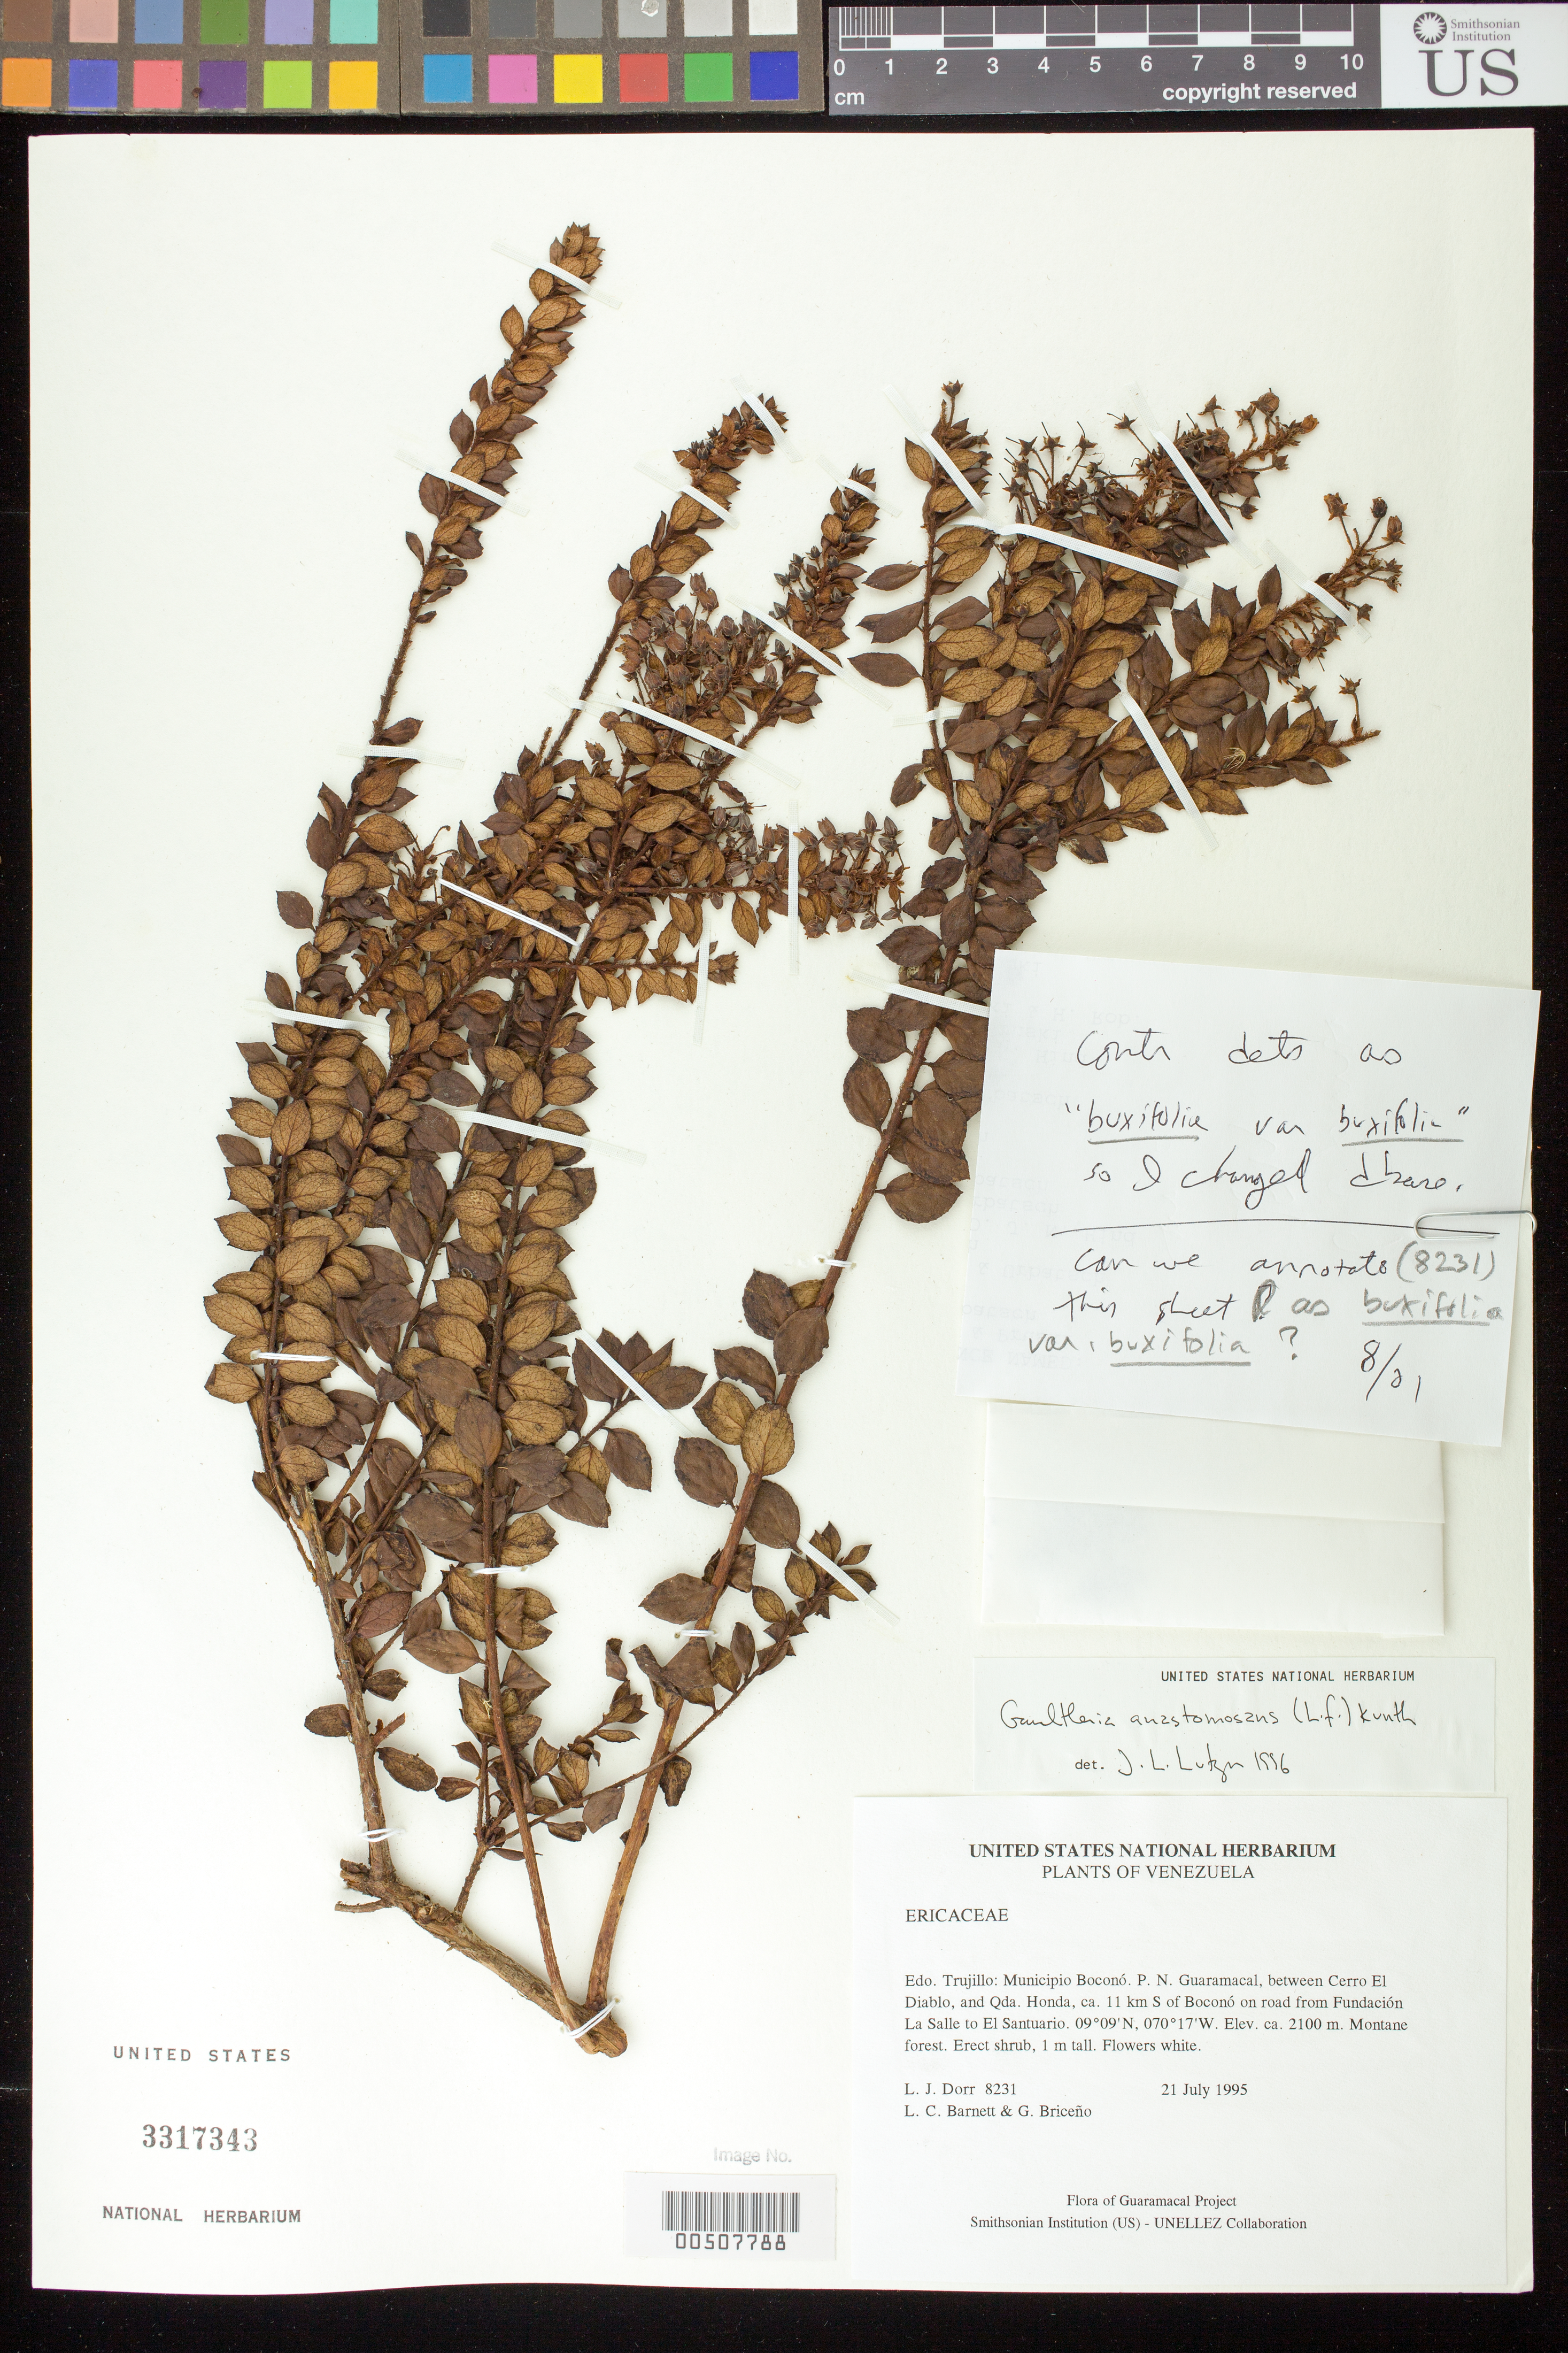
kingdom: Plantae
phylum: Tracheophyta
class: Magnoliopsida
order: Ericales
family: Ericaceae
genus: Gaultheria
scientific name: Gaultheria buxifolia var. buxifolia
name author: Willd.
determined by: Luteyn, J. L.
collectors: L. J. Dorr, L. C. Barnett & G. Briceño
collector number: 8231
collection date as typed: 21 Jul 1995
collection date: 1995-07-21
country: Venezuela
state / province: Trujillo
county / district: Boconó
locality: Parque Nacional Guaramacal, between Cerro El Diablo, and Qda. Honda, ca. 11 km S of Boconó on road from Fundación La Salle to El Santuario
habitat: Montane forest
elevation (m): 2100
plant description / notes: K, NY, PORT, US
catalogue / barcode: US 3317343